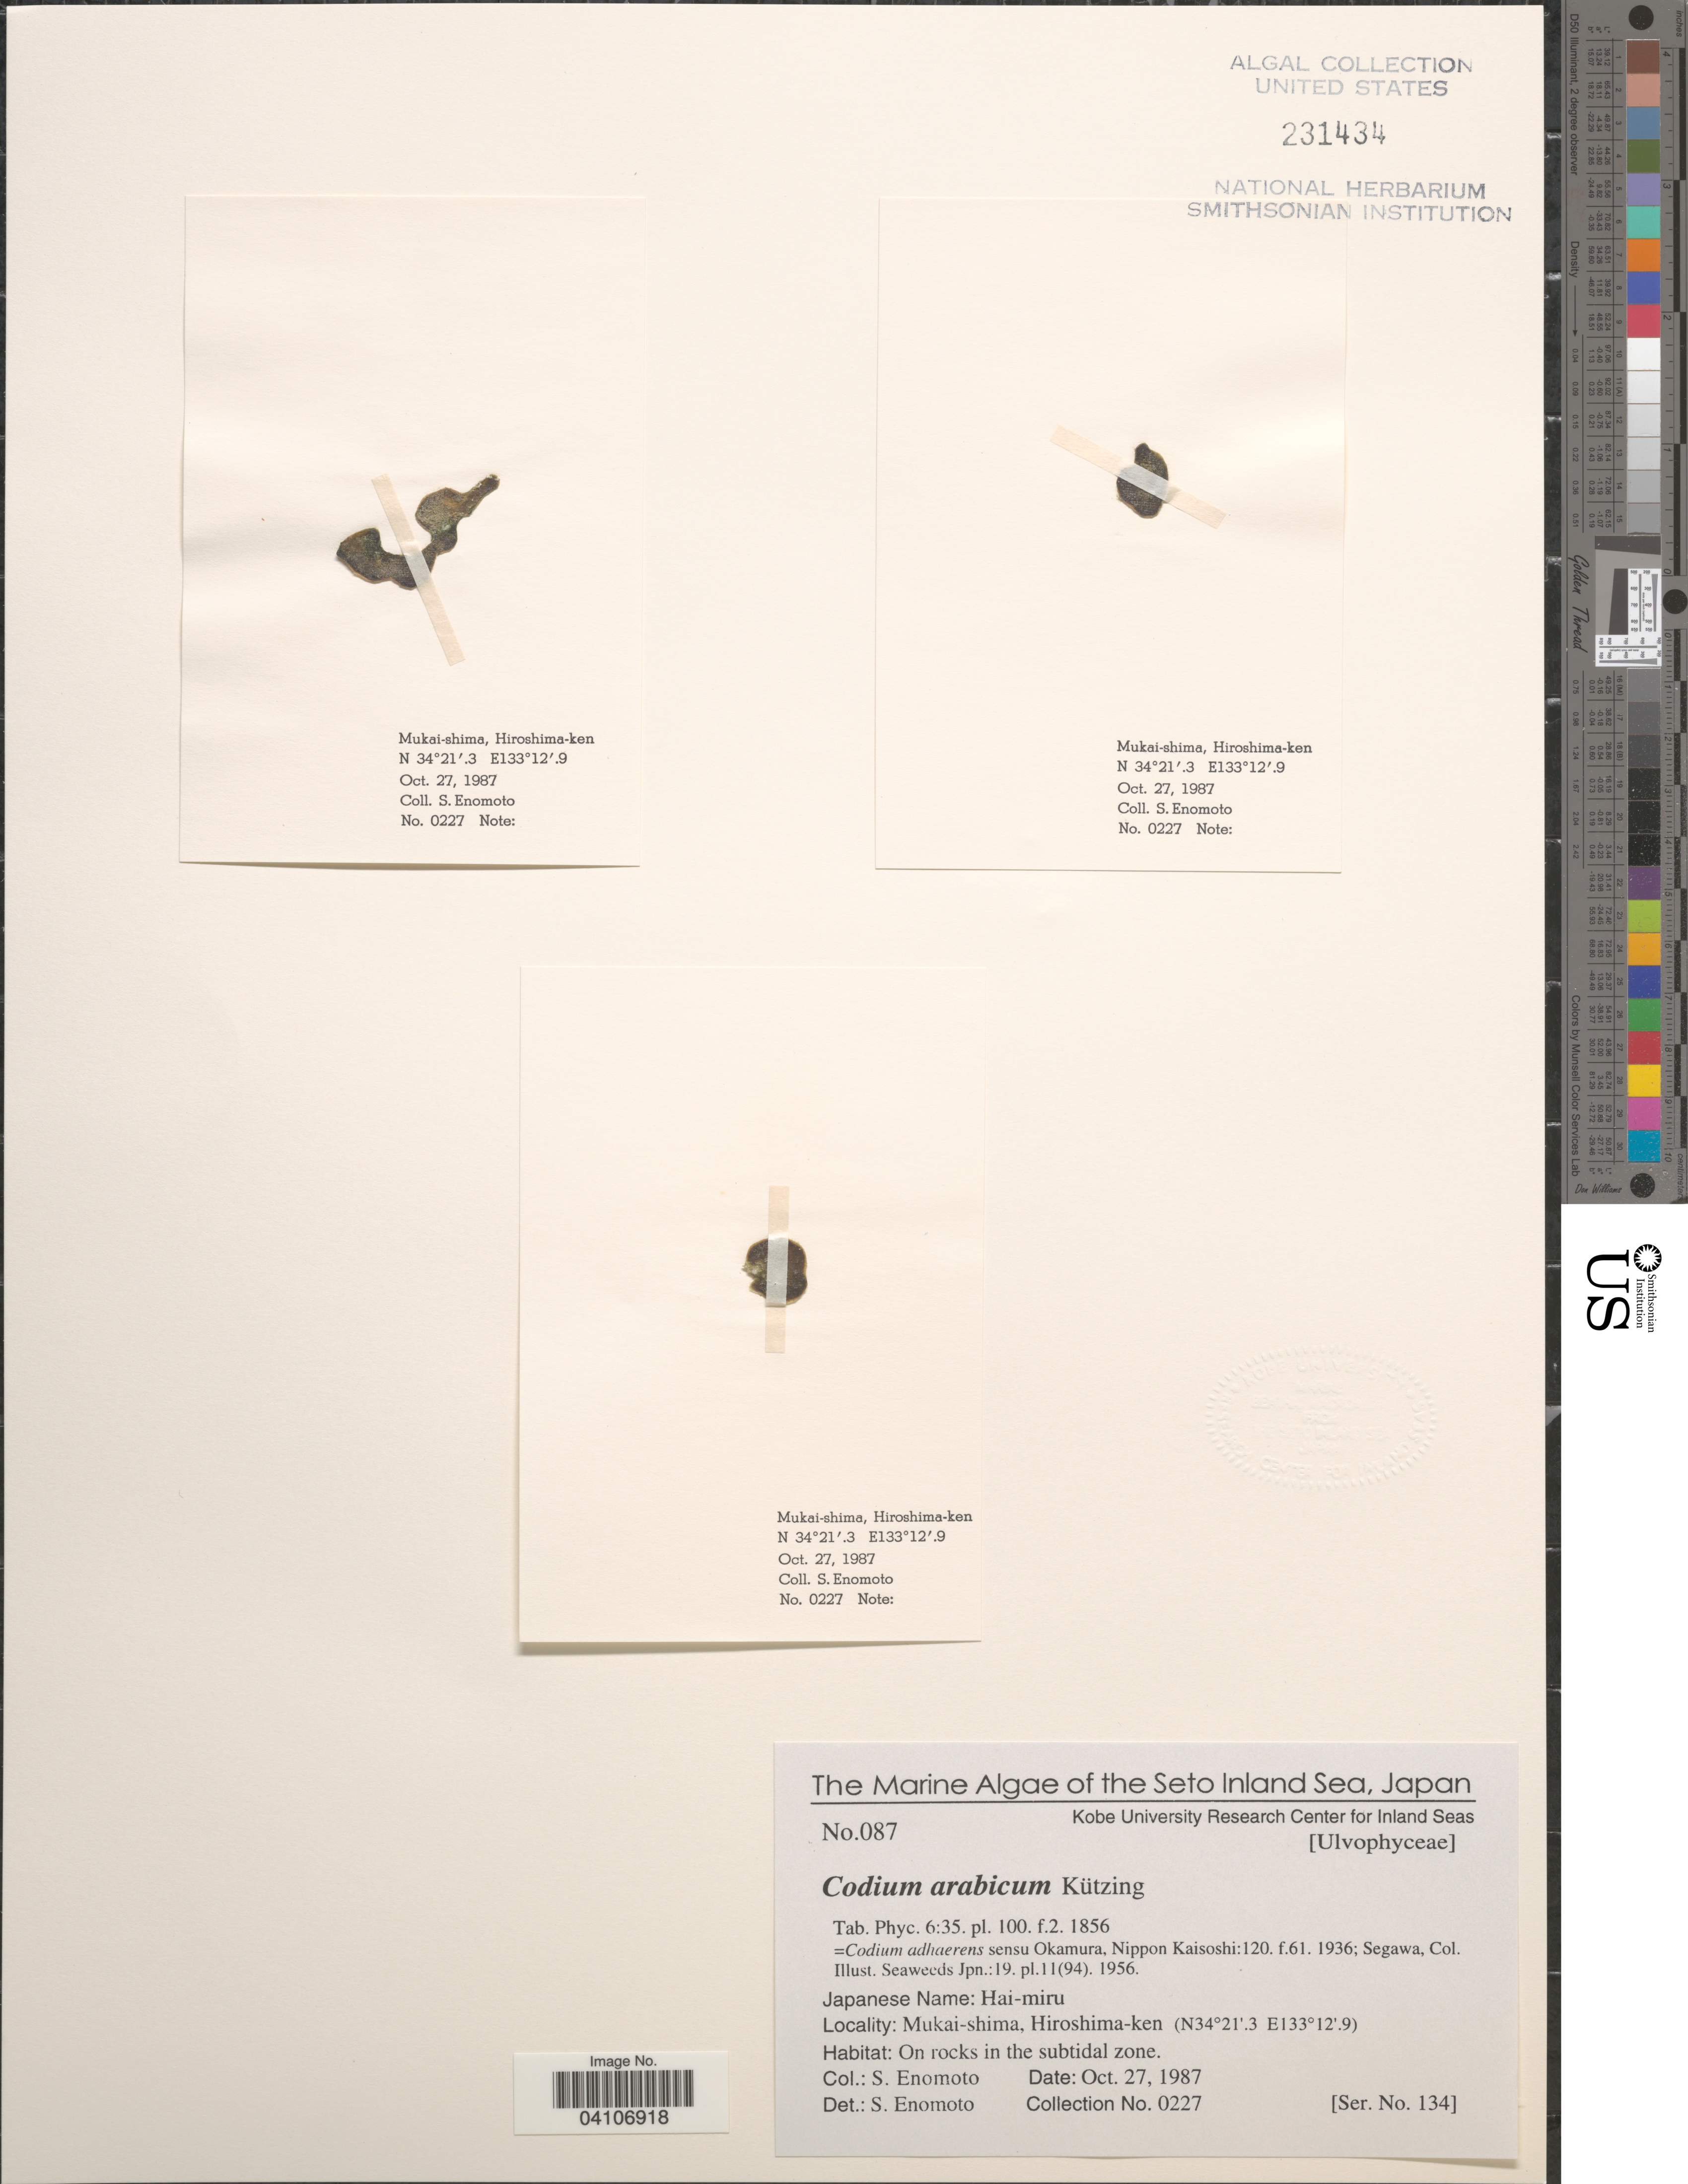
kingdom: Plantae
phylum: Chlorophyta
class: Ulvophyceae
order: Bryopsidales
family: Codiaceae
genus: Codium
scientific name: Codium arabicum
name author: Kütz.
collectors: S. Enomoto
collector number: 0227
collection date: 1987-10-27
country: Japan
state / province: Hirosima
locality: The Seto Inland Sea. Mukai-shima, Hiroshima-ken. On rocks in the subtidal zone.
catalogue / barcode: US 231434